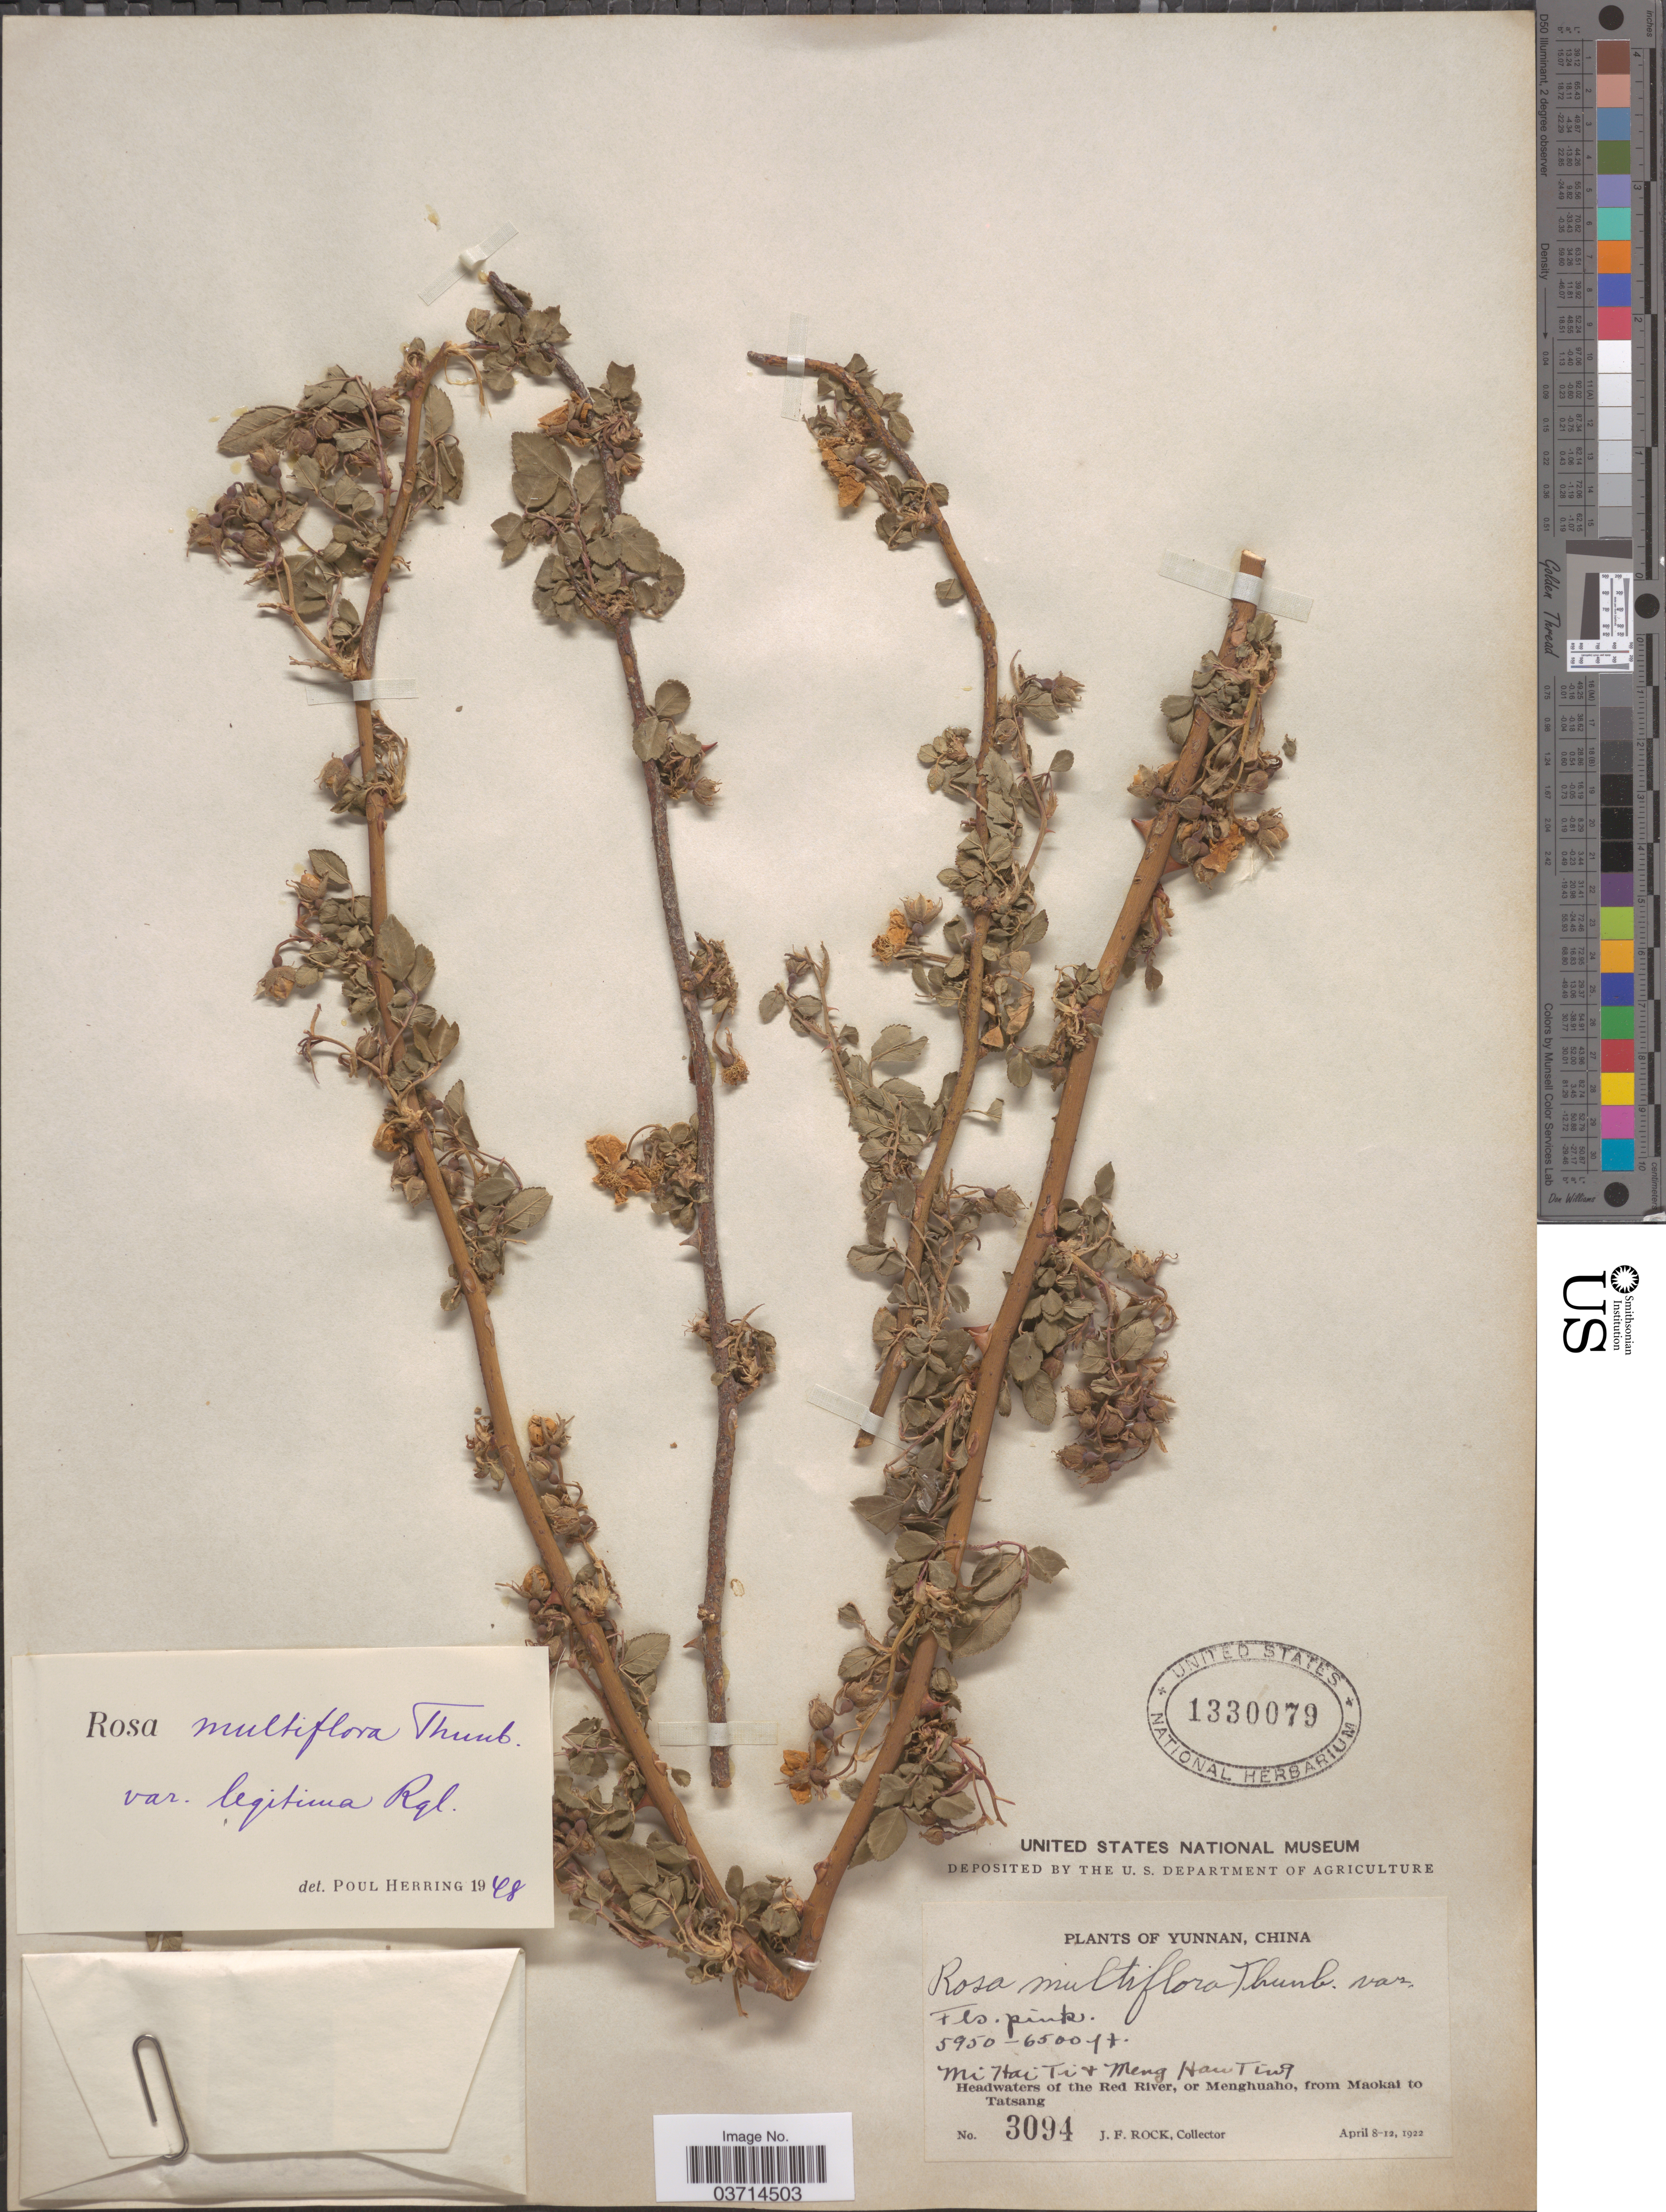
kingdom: Plantae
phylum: Tracheophyta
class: Magnoliopsida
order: Rosales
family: Rosaceae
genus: Rosa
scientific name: Rosa multiflora var. legitima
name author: Regel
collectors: J. Rock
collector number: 3094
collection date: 1922-04-08/1922-04-12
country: China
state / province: Yunnan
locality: Mi Hai Ti + Meng Hau Ting. Headwaters of the Red River, or Menghuaho, from Maokai to Tatsang.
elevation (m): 1814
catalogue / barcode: US 1330079